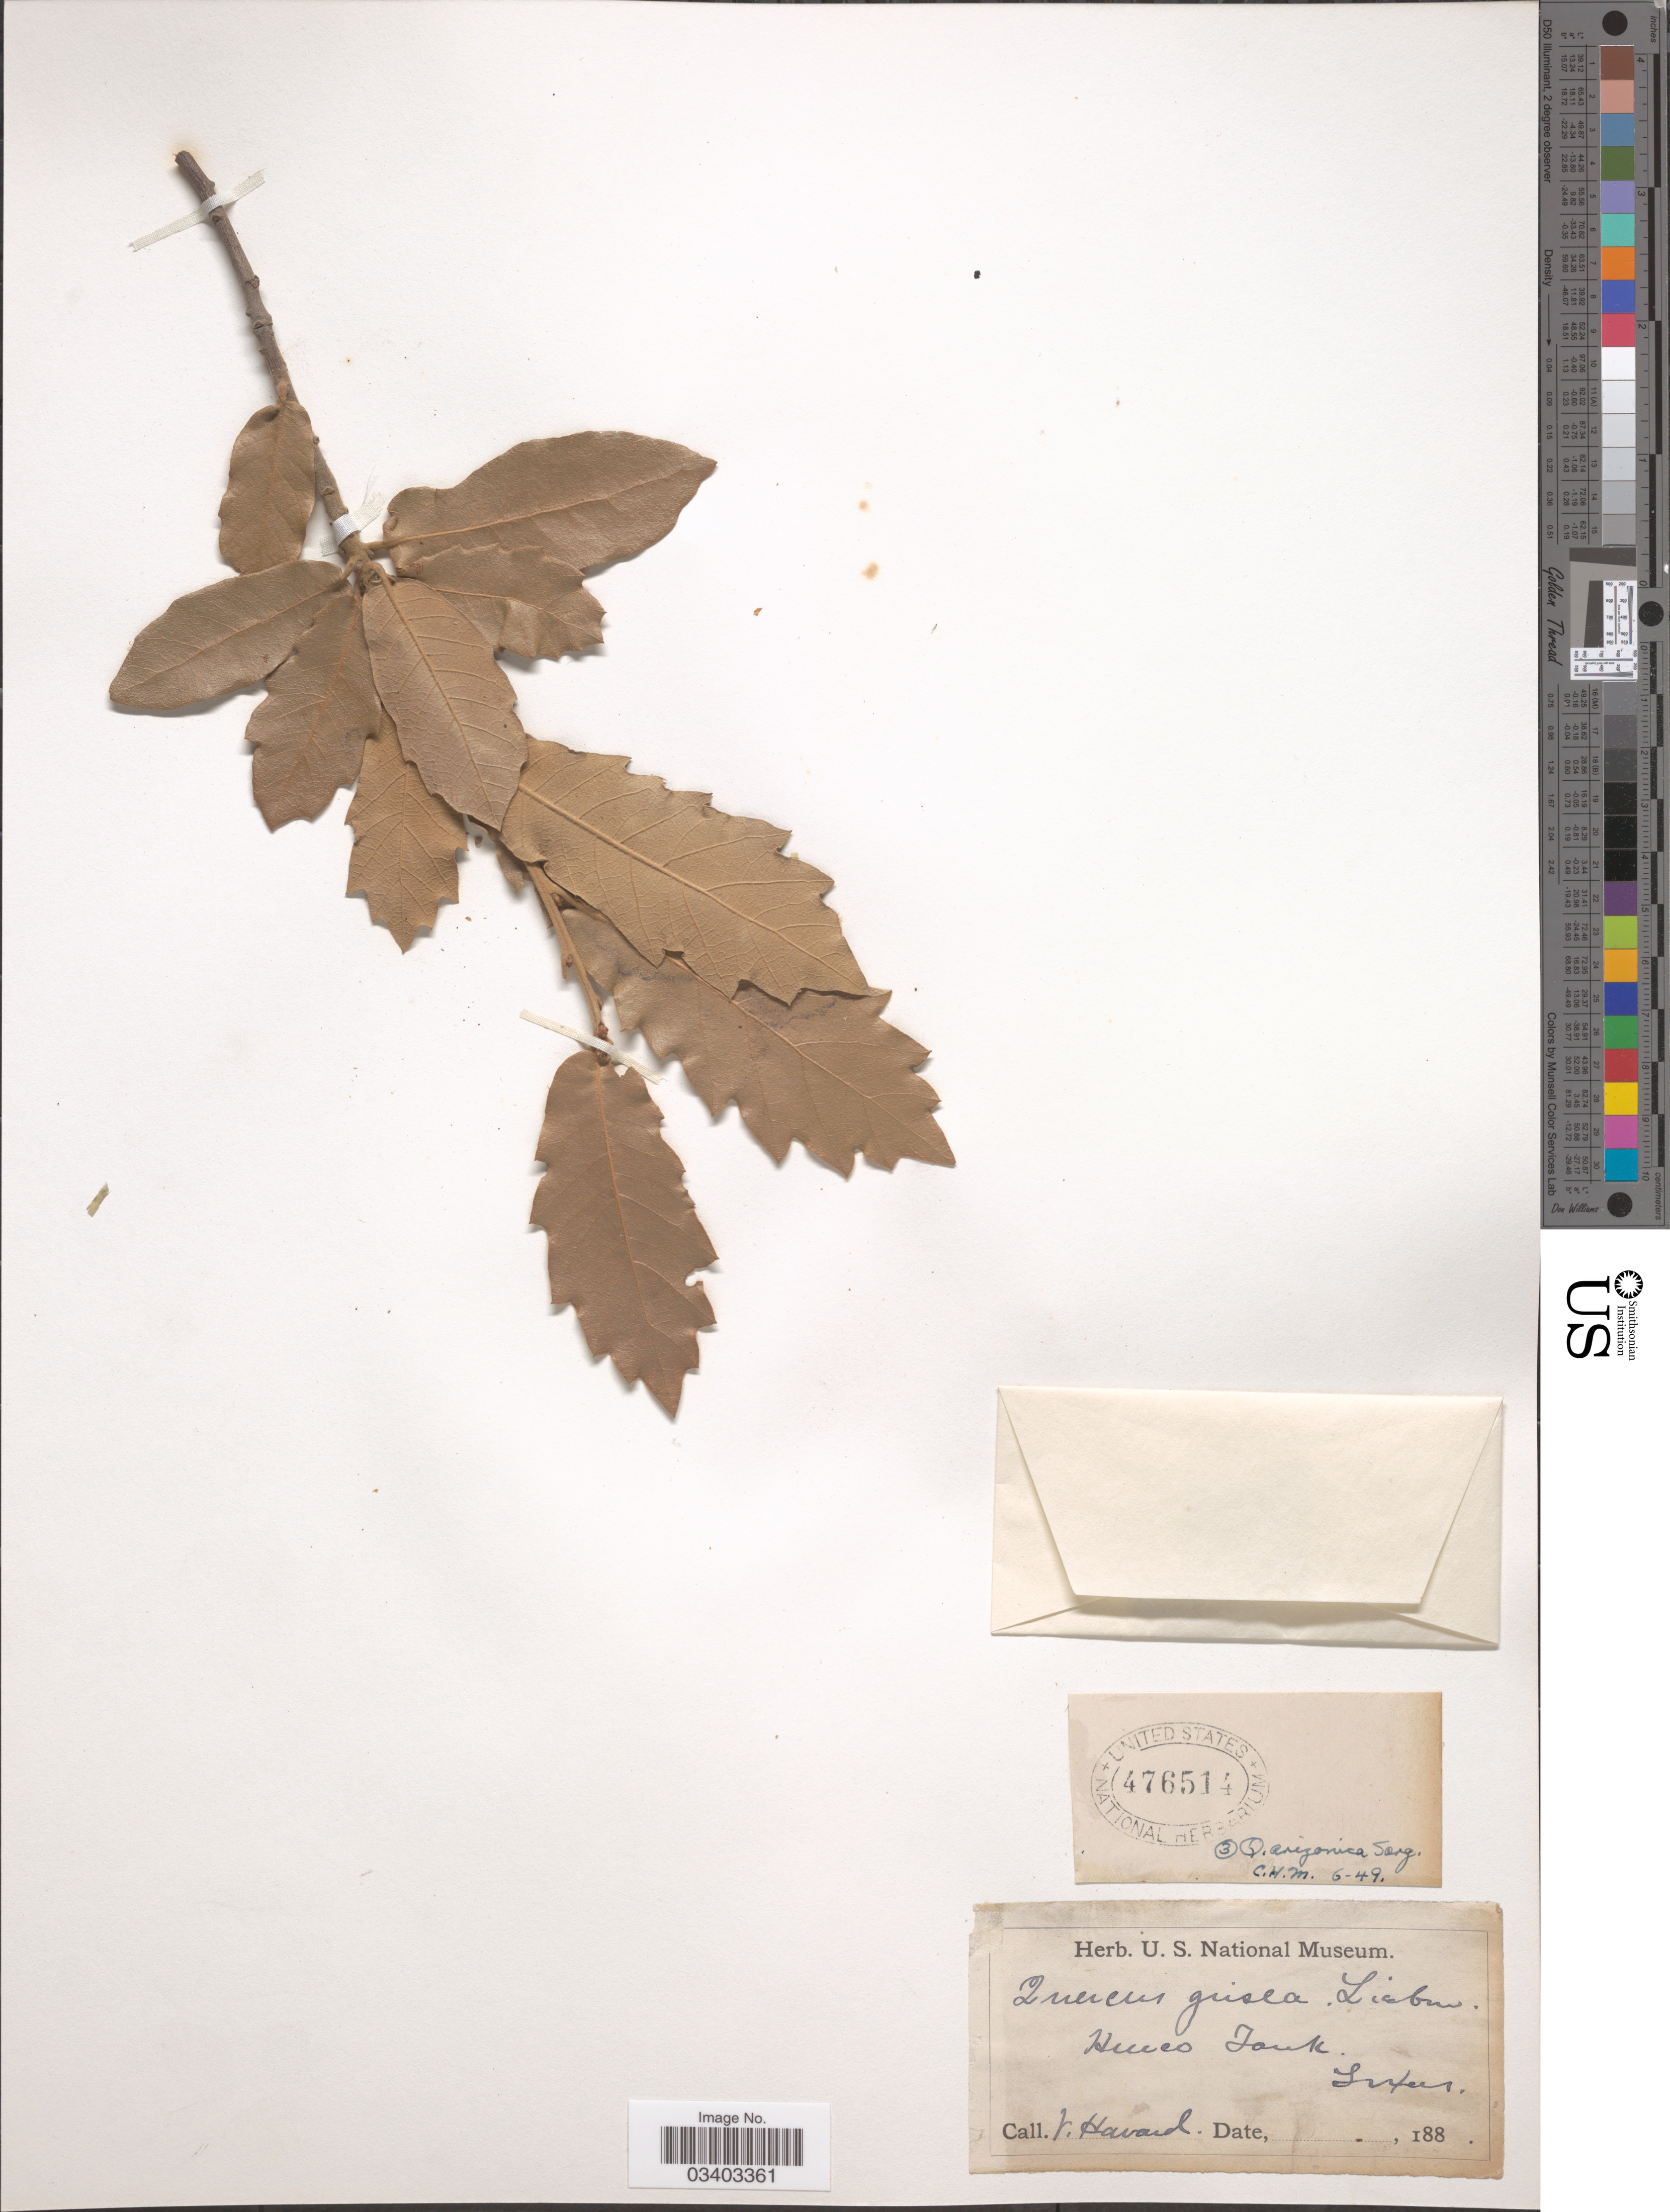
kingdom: Plantae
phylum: Tracheophyta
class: Magnoliopsida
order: Fagales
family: Fagaceae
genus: Quercus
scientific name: Quercus arizonica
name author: Sarg.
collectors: V. Havard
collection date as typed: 188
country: United States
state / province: Texas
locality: Hueco Tank.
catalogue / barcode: US 476514